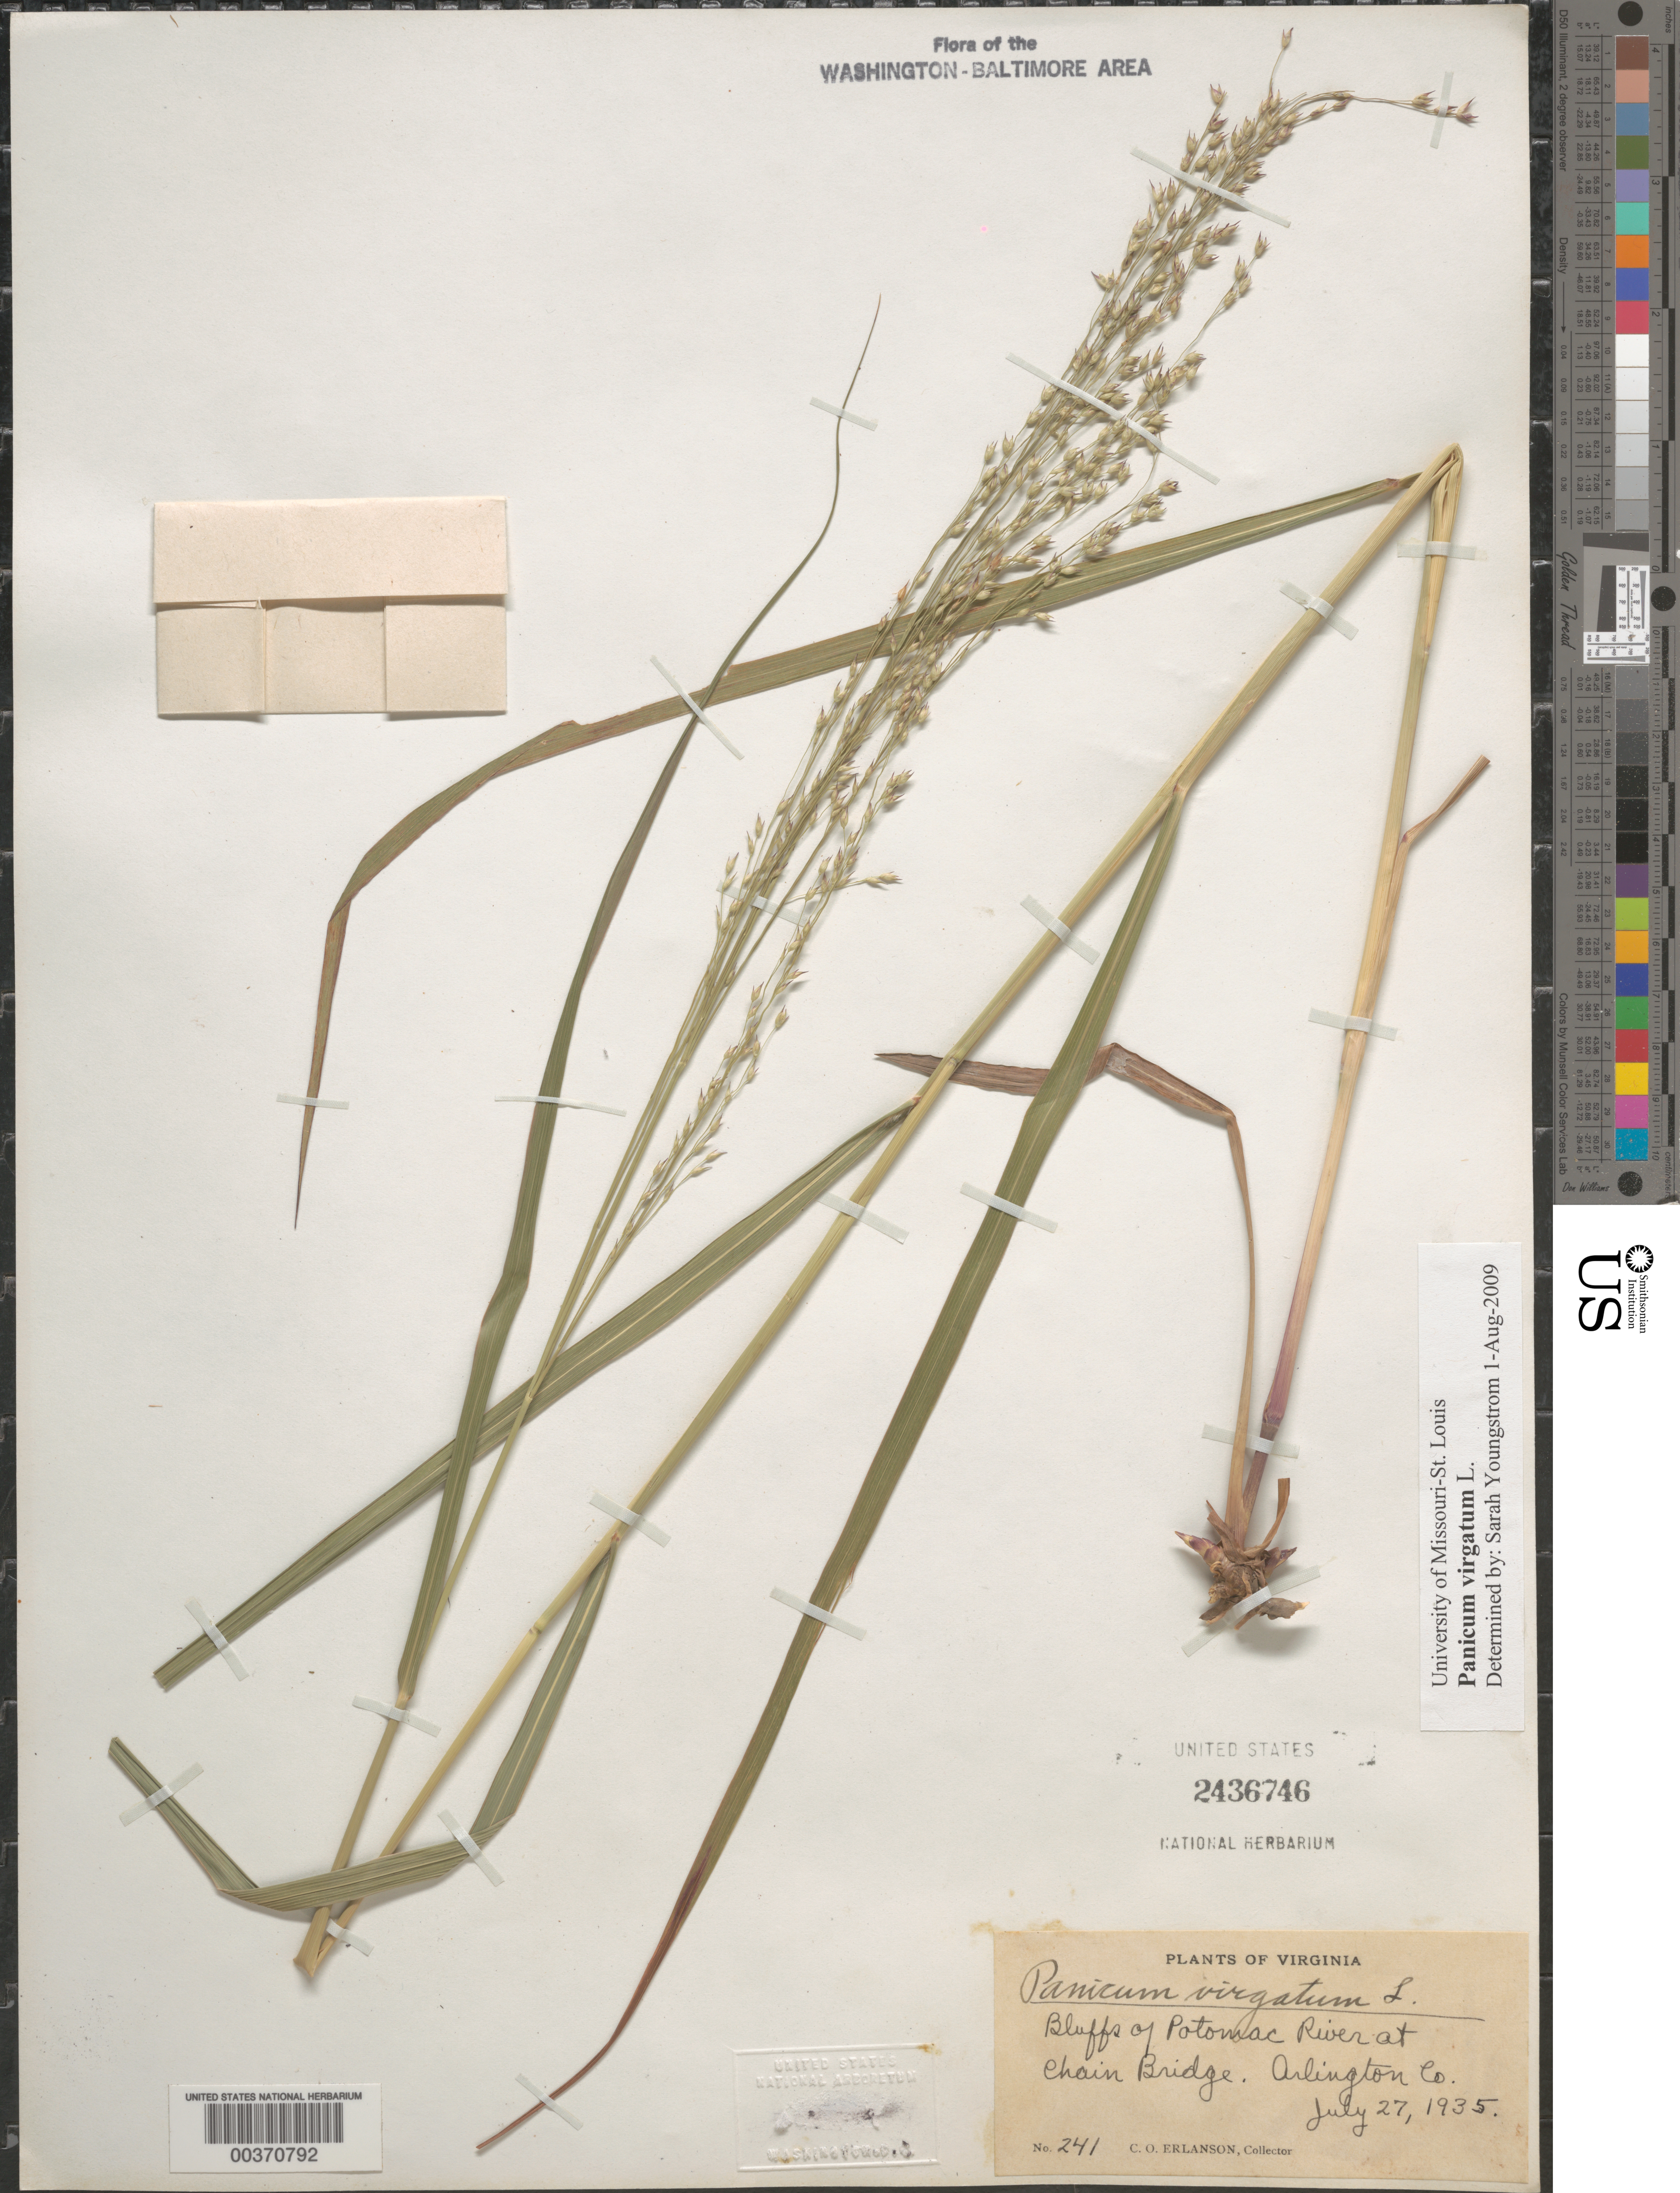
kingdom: Plantae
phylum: Tracheophyta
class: Liliopsida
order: Poales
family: Poaceae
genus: Panicum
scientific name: Panicum virgatum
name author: L.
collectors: C. O. Erlanson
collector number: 241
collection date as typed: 27 Jul 1935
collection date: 1935-07-27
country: United States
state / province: Virginia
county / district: Arlington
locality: Potomac River at Chain Bridge C. and O. Canal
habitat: Bluffs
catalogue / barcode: US 2436746